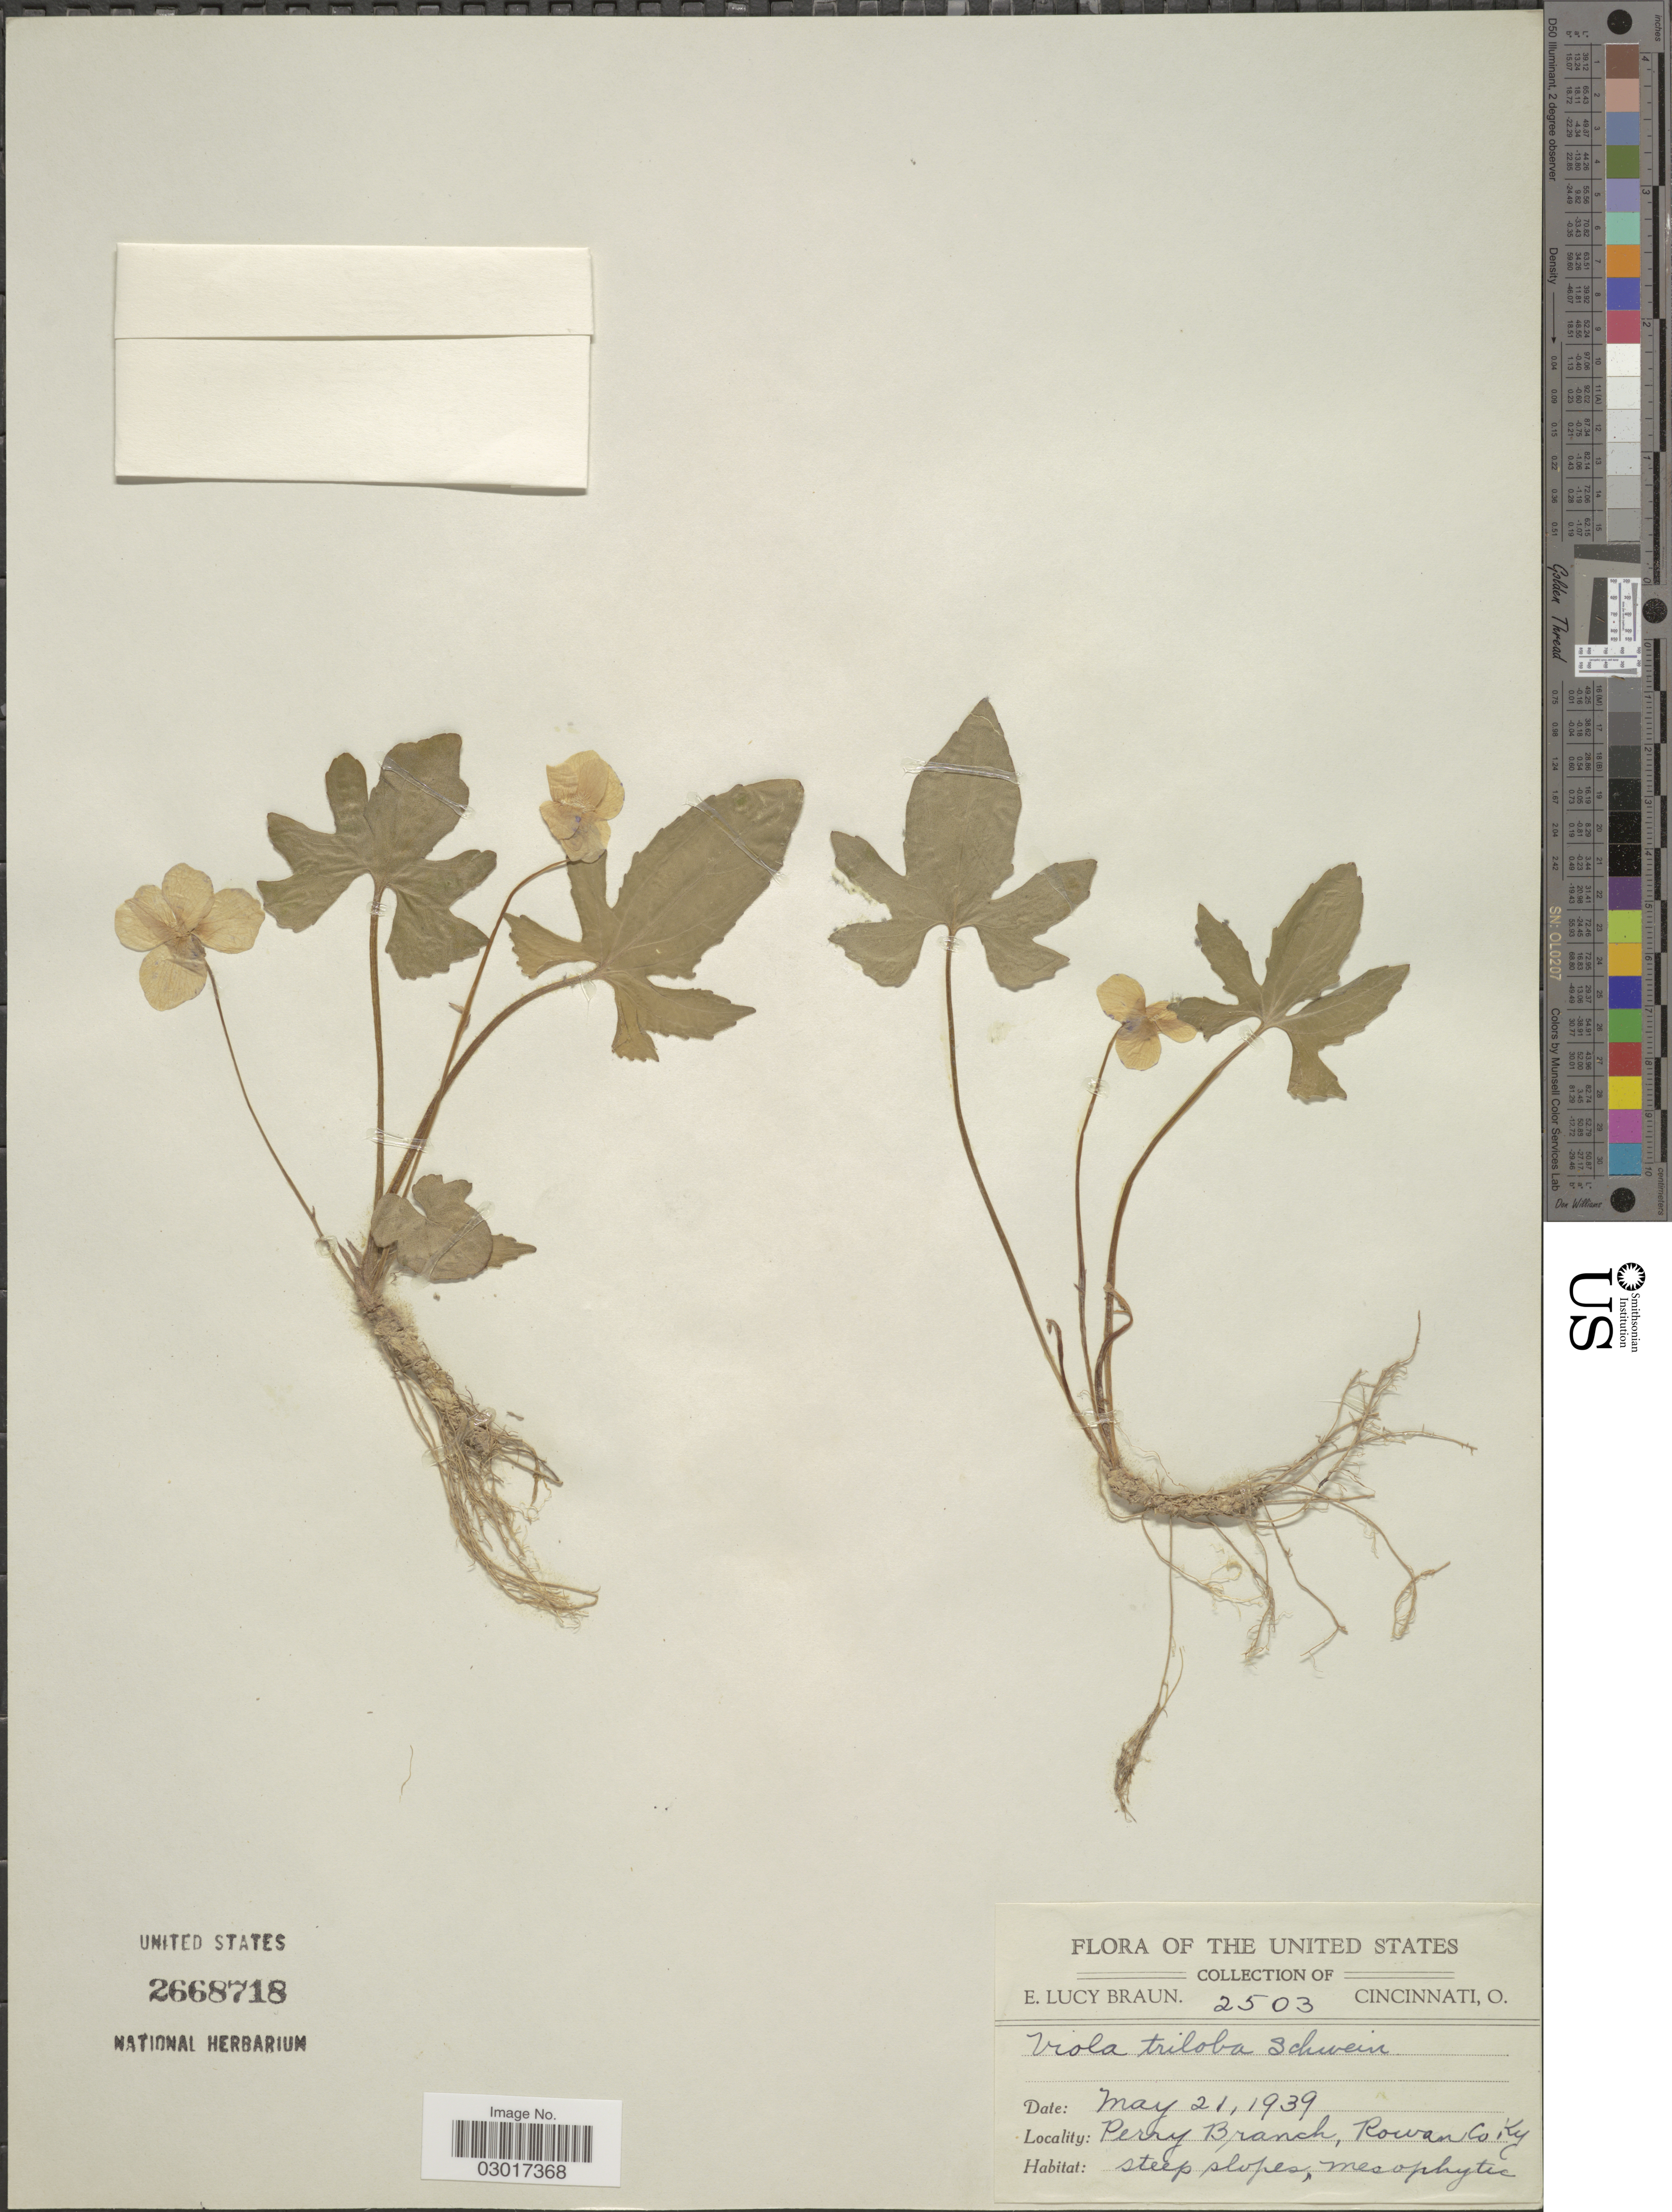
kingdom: Plantae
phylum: Tracheophyta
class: Magnoliopsida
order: Malpighiales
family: Violaceae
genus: Viola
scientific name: Viola triloba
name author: Schwein.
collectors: E. L. Braun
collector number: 2503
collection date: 1939-05-21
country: United States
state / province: Kentucky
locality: Perry Branch, Rowan Co.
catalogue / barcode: US 2668718